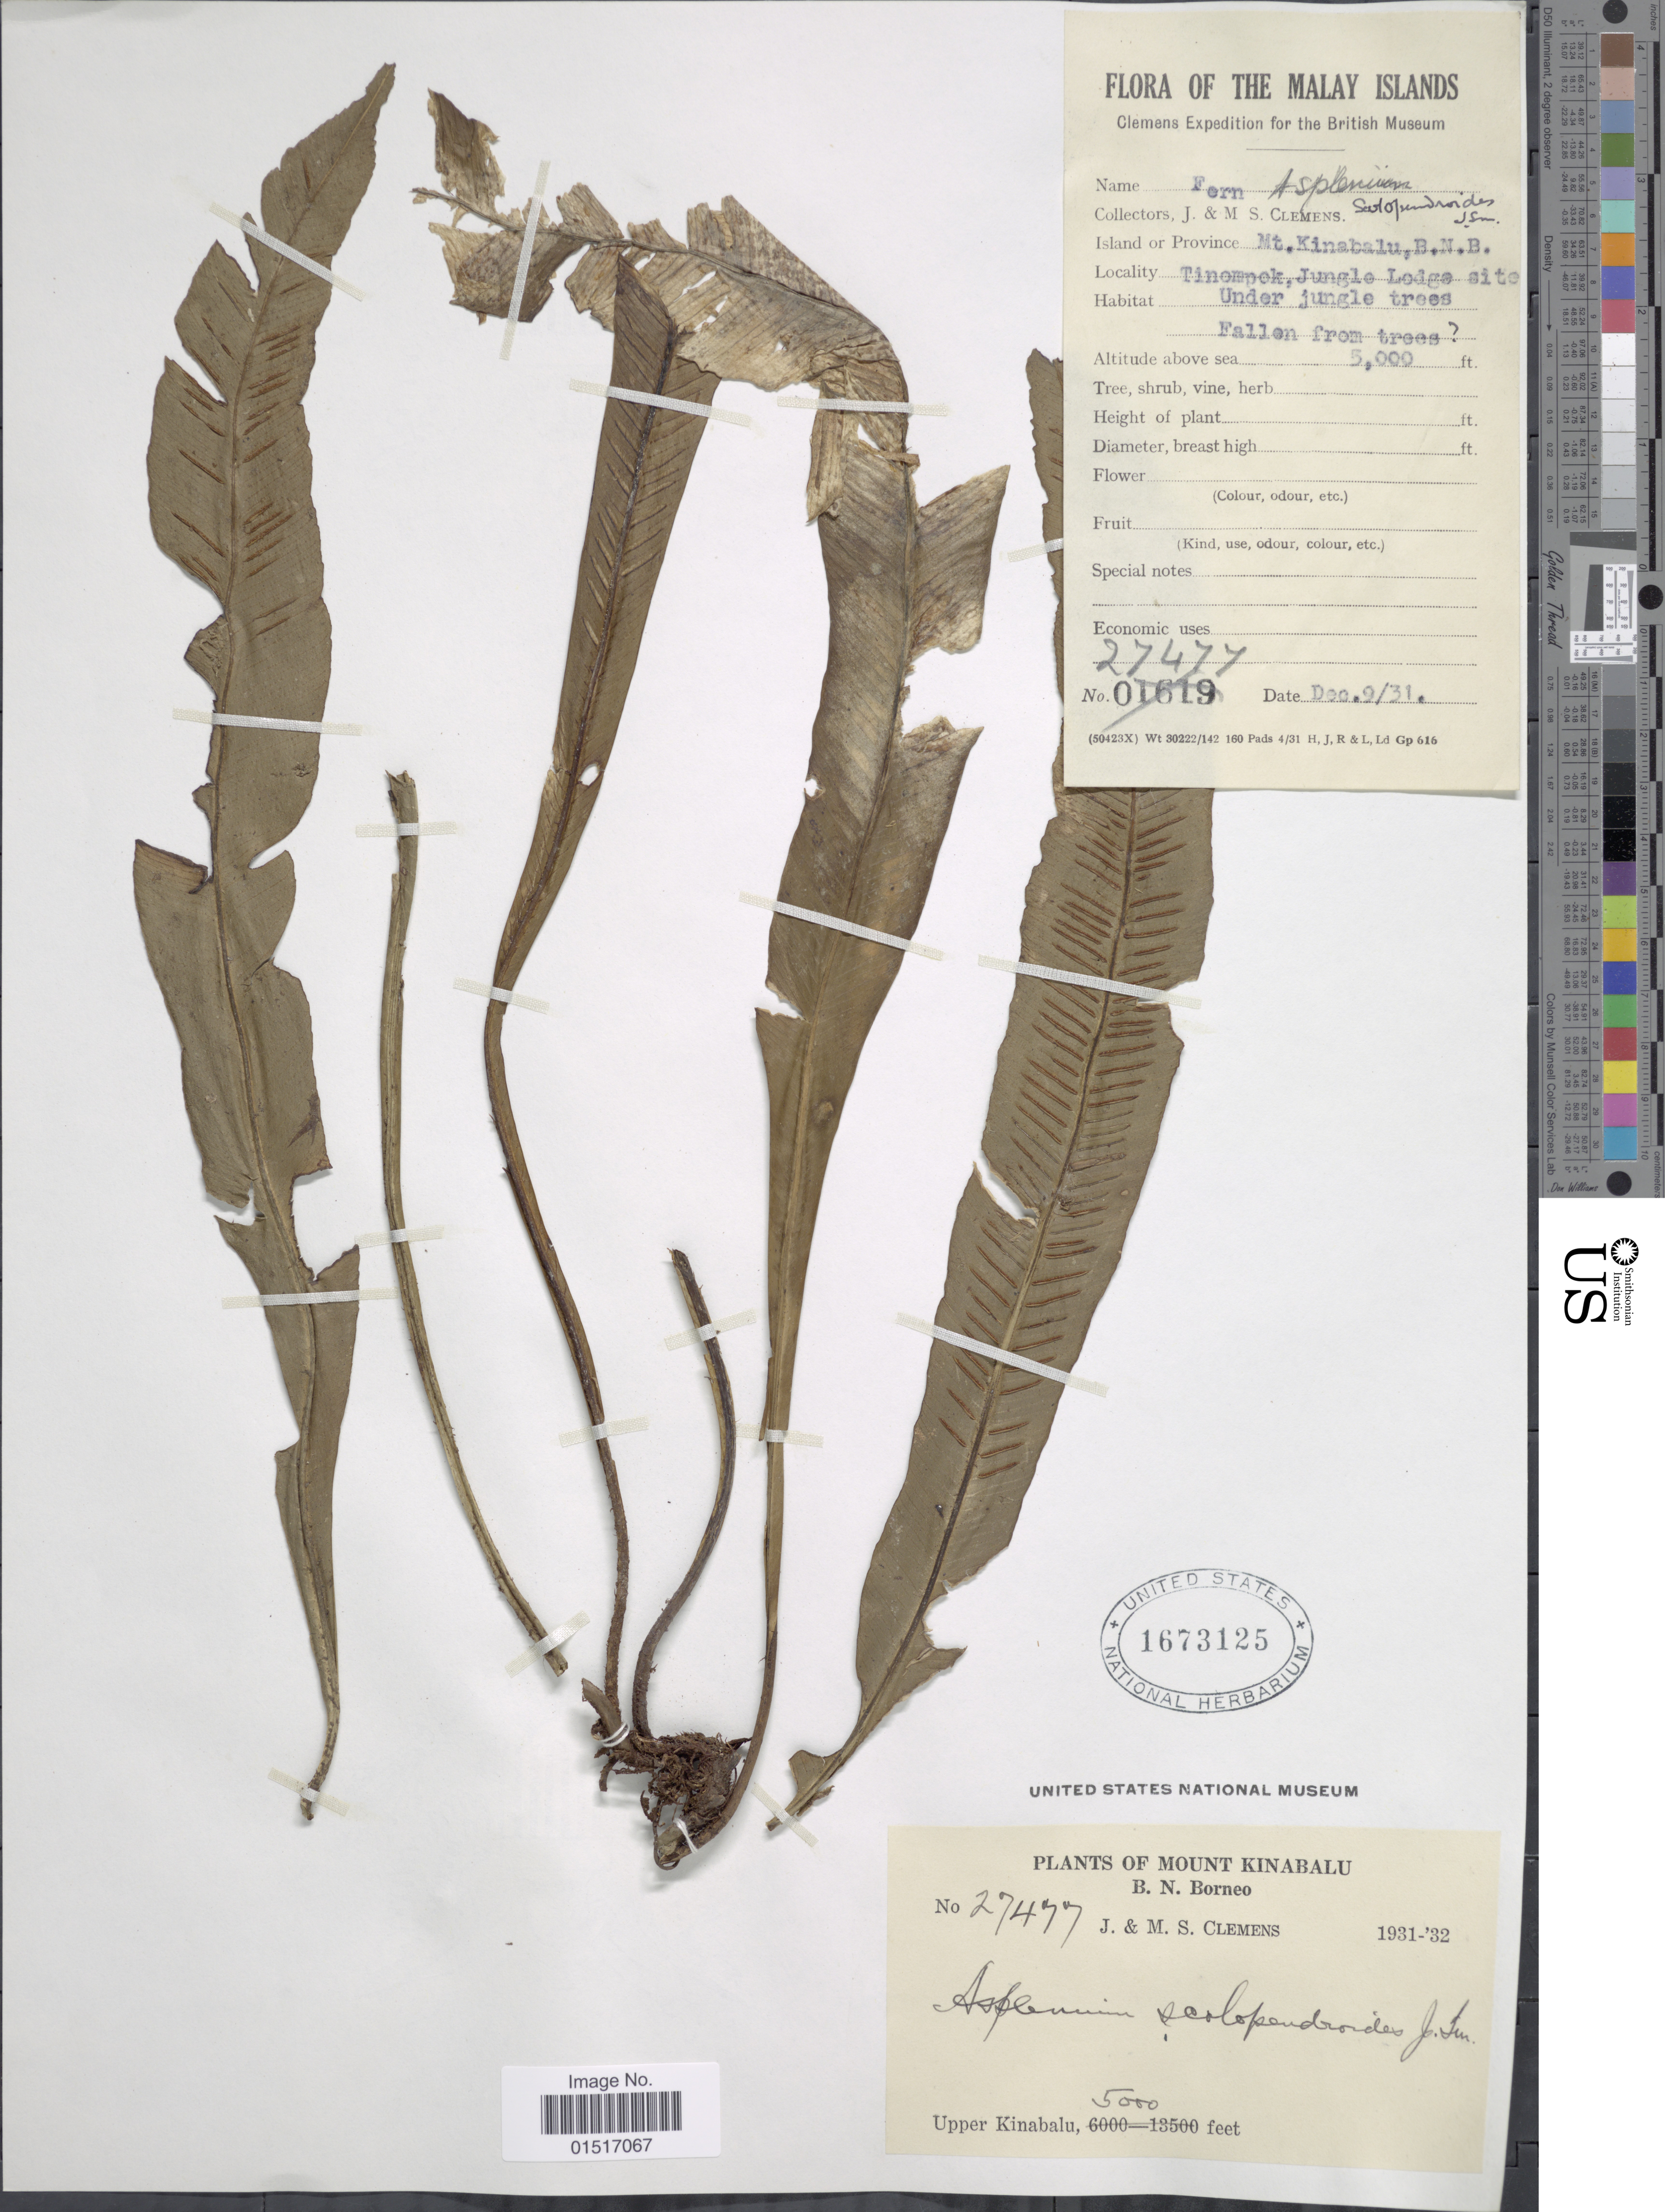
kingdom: Plantae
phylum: Tracheophyta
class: Polypodiopsida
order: Polypodiales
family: Aspleniaceae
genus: Asplenium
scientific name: Asplenium scolopendrioides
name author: J. Sm.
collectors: J. Clemens & M. S. Clemens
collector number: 27477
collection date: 1931-12-09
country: Malaysia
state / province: Sabah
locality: Malay islands. Mt. Kinabalu, B. N. B. Tinompok, Jungle Lodge site. Upper Kinabalu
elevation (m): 1524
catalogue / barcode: US 1673125